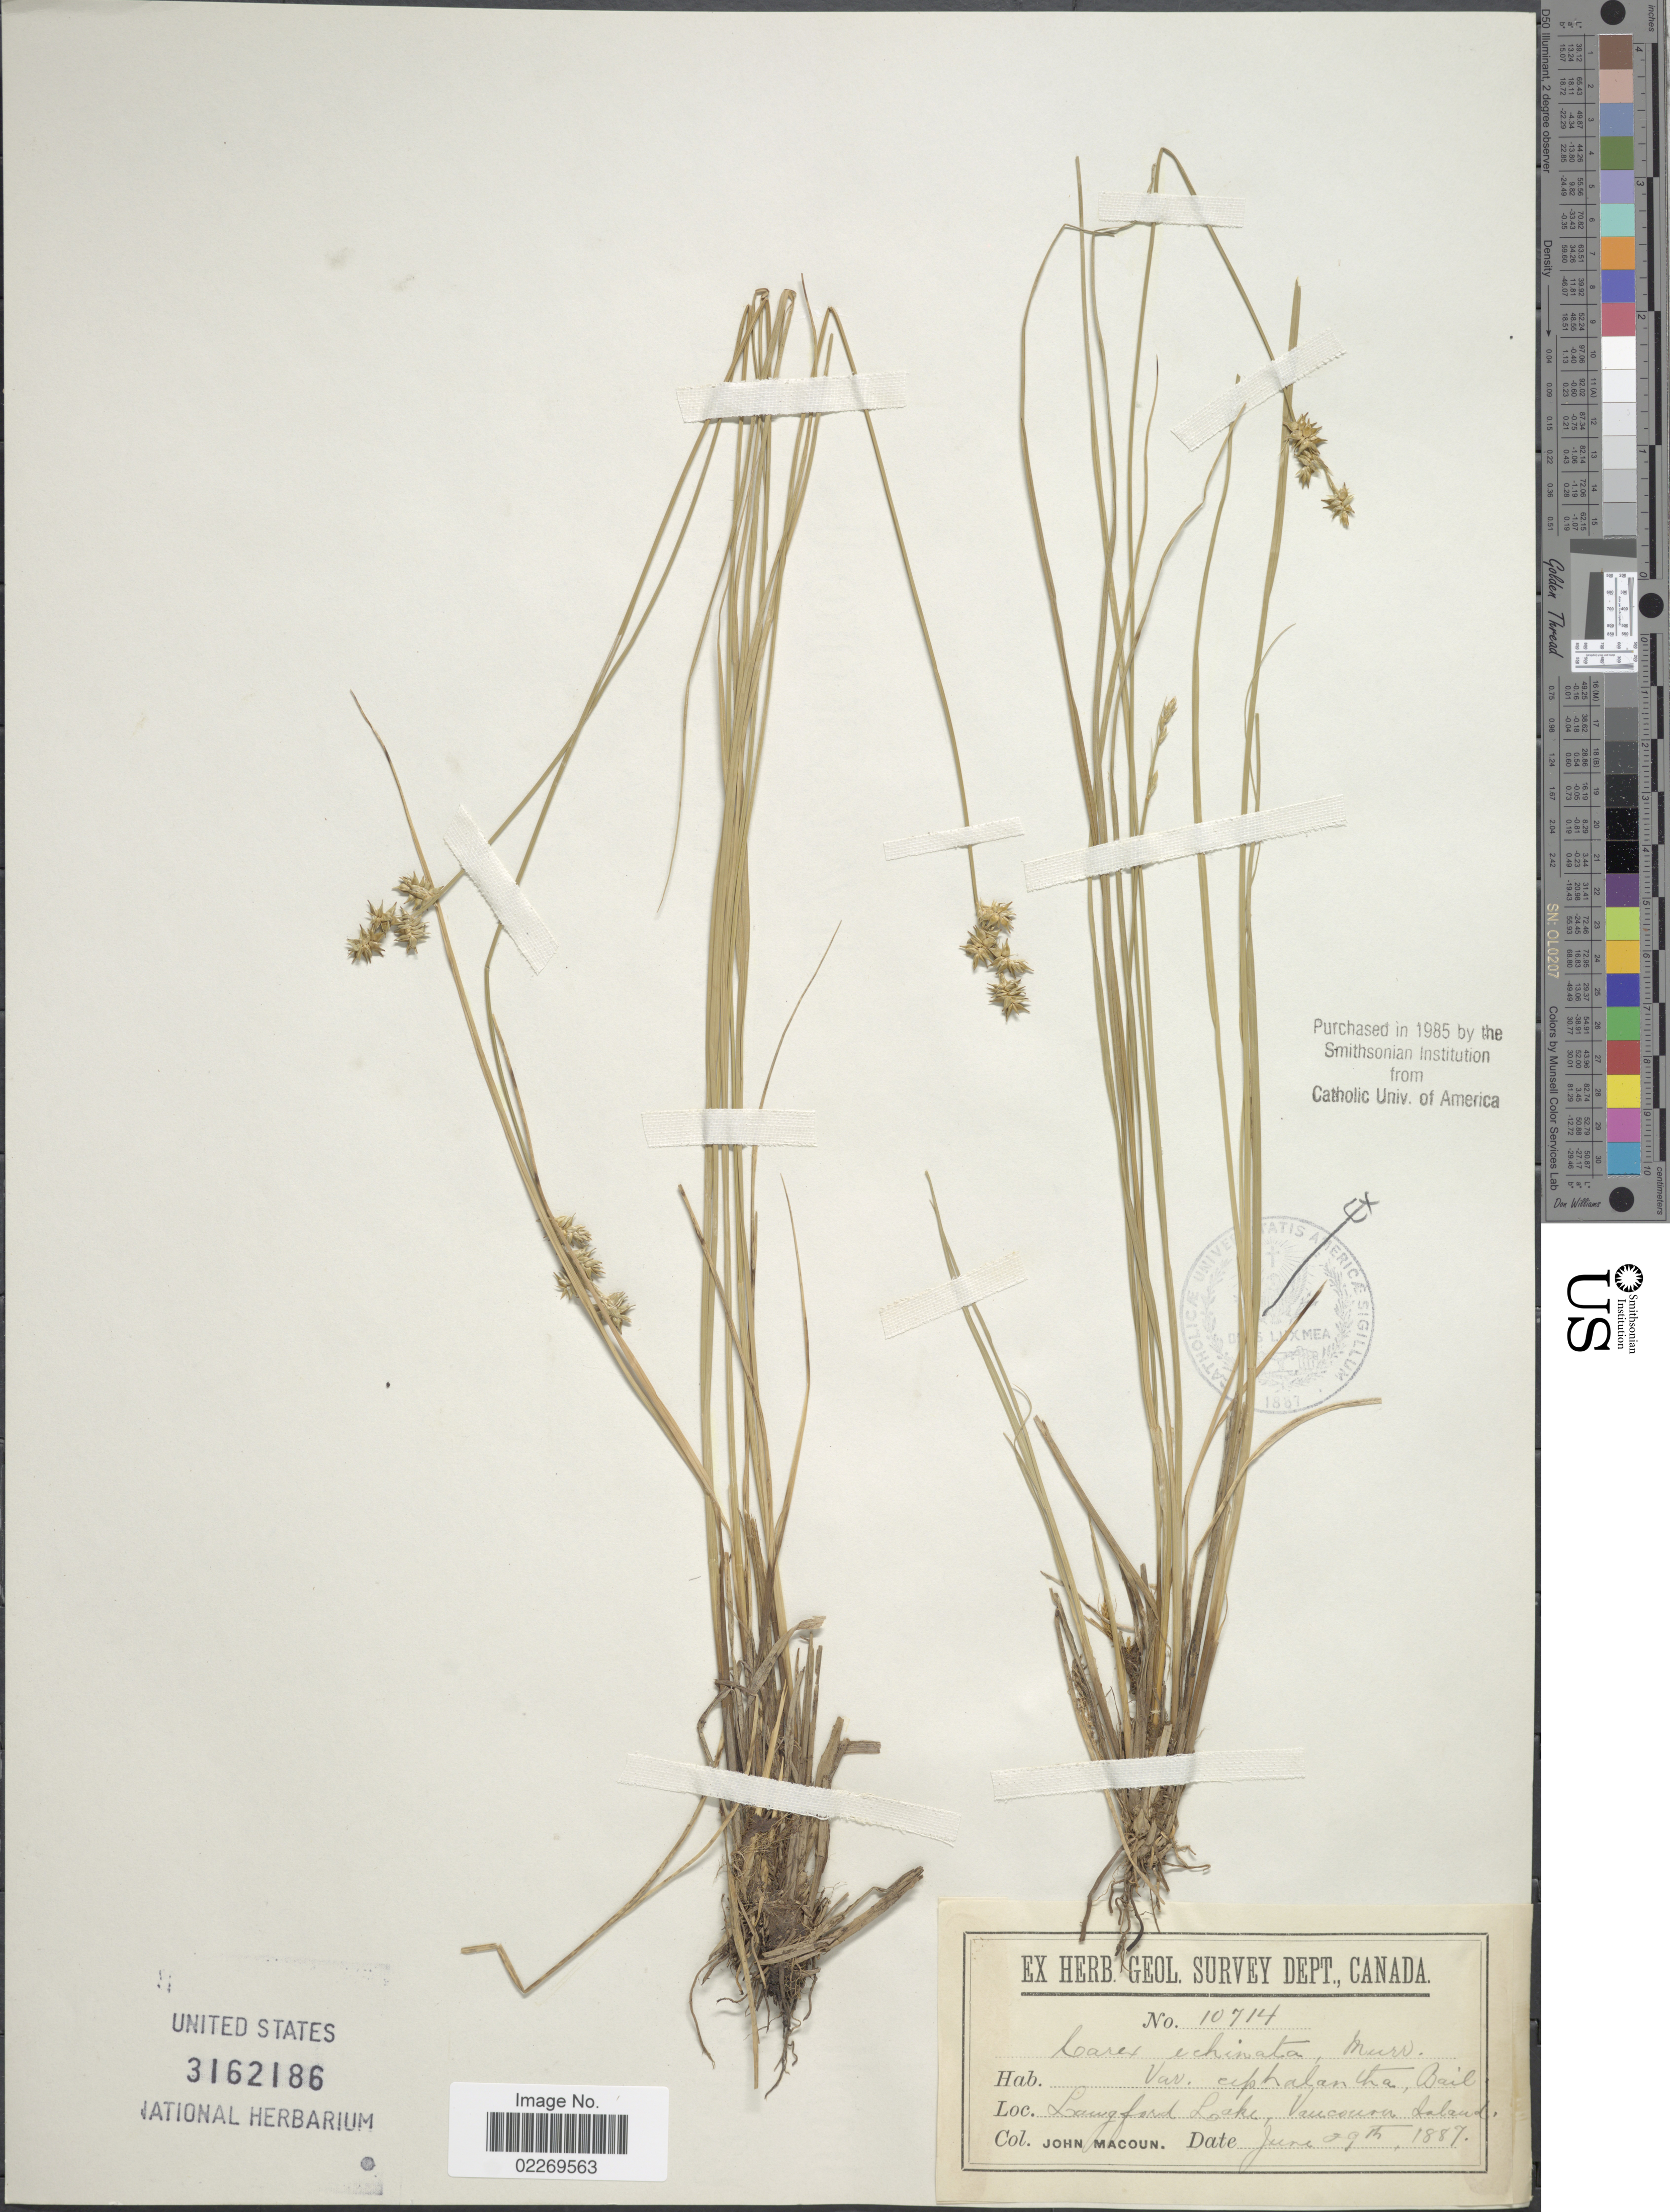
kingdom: Plantae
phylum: Tracheophyta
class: Liliopsida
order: Poales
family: Cyperaceae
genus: Carex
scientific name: Carex echinata subsp. echinata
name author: Murray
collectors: J. Macoun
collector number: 10714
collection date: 1887-06-09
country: Canada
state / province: British Columbia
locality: Langford Lake, Vancouver Island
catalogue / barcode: US 3162186